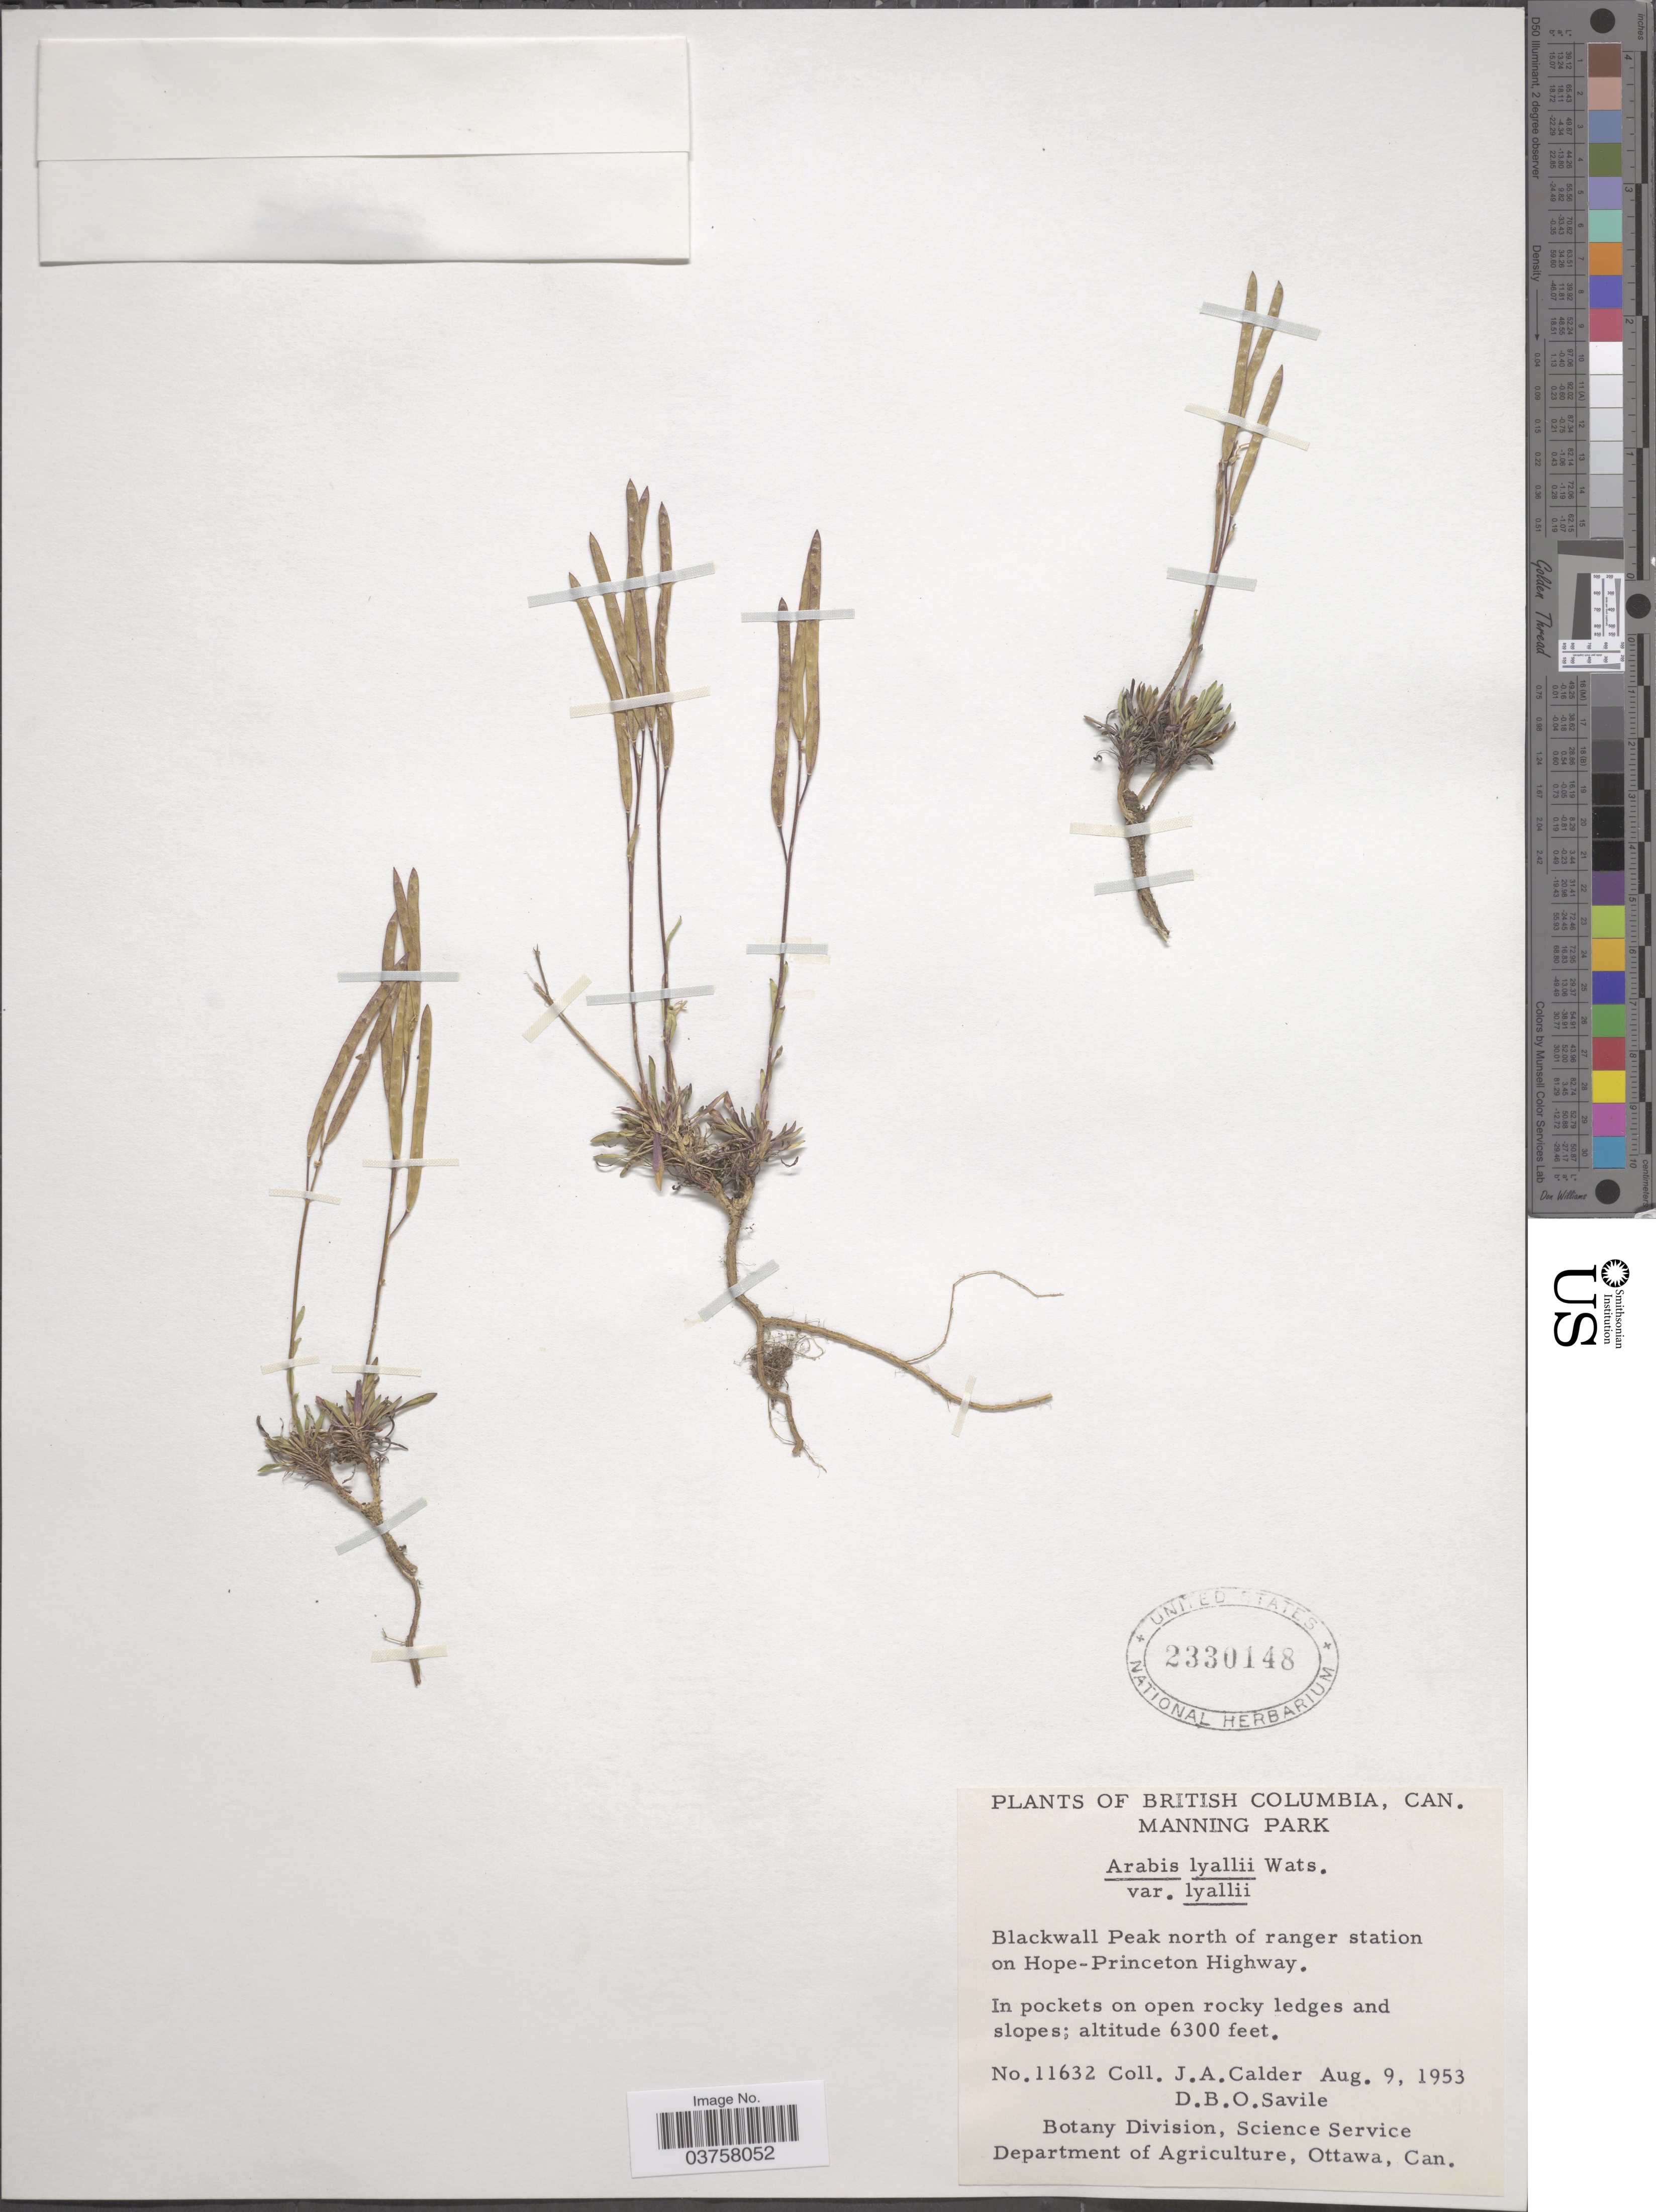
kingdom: Plantae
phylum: Tracheophyta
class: Magnoliopsida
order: Brassicales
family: Brassicaceae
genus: Arabis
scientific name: Arabis lyallii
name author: S. Watson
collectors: J. A. Calder & D. Savile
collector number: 11632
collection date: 1953-08-09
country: Canada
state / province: British Columbia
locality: Manning Park. Blackwall Peak north of ranger station on Hope-Princeton Highway.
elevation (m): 1920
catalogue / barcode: US 2330148